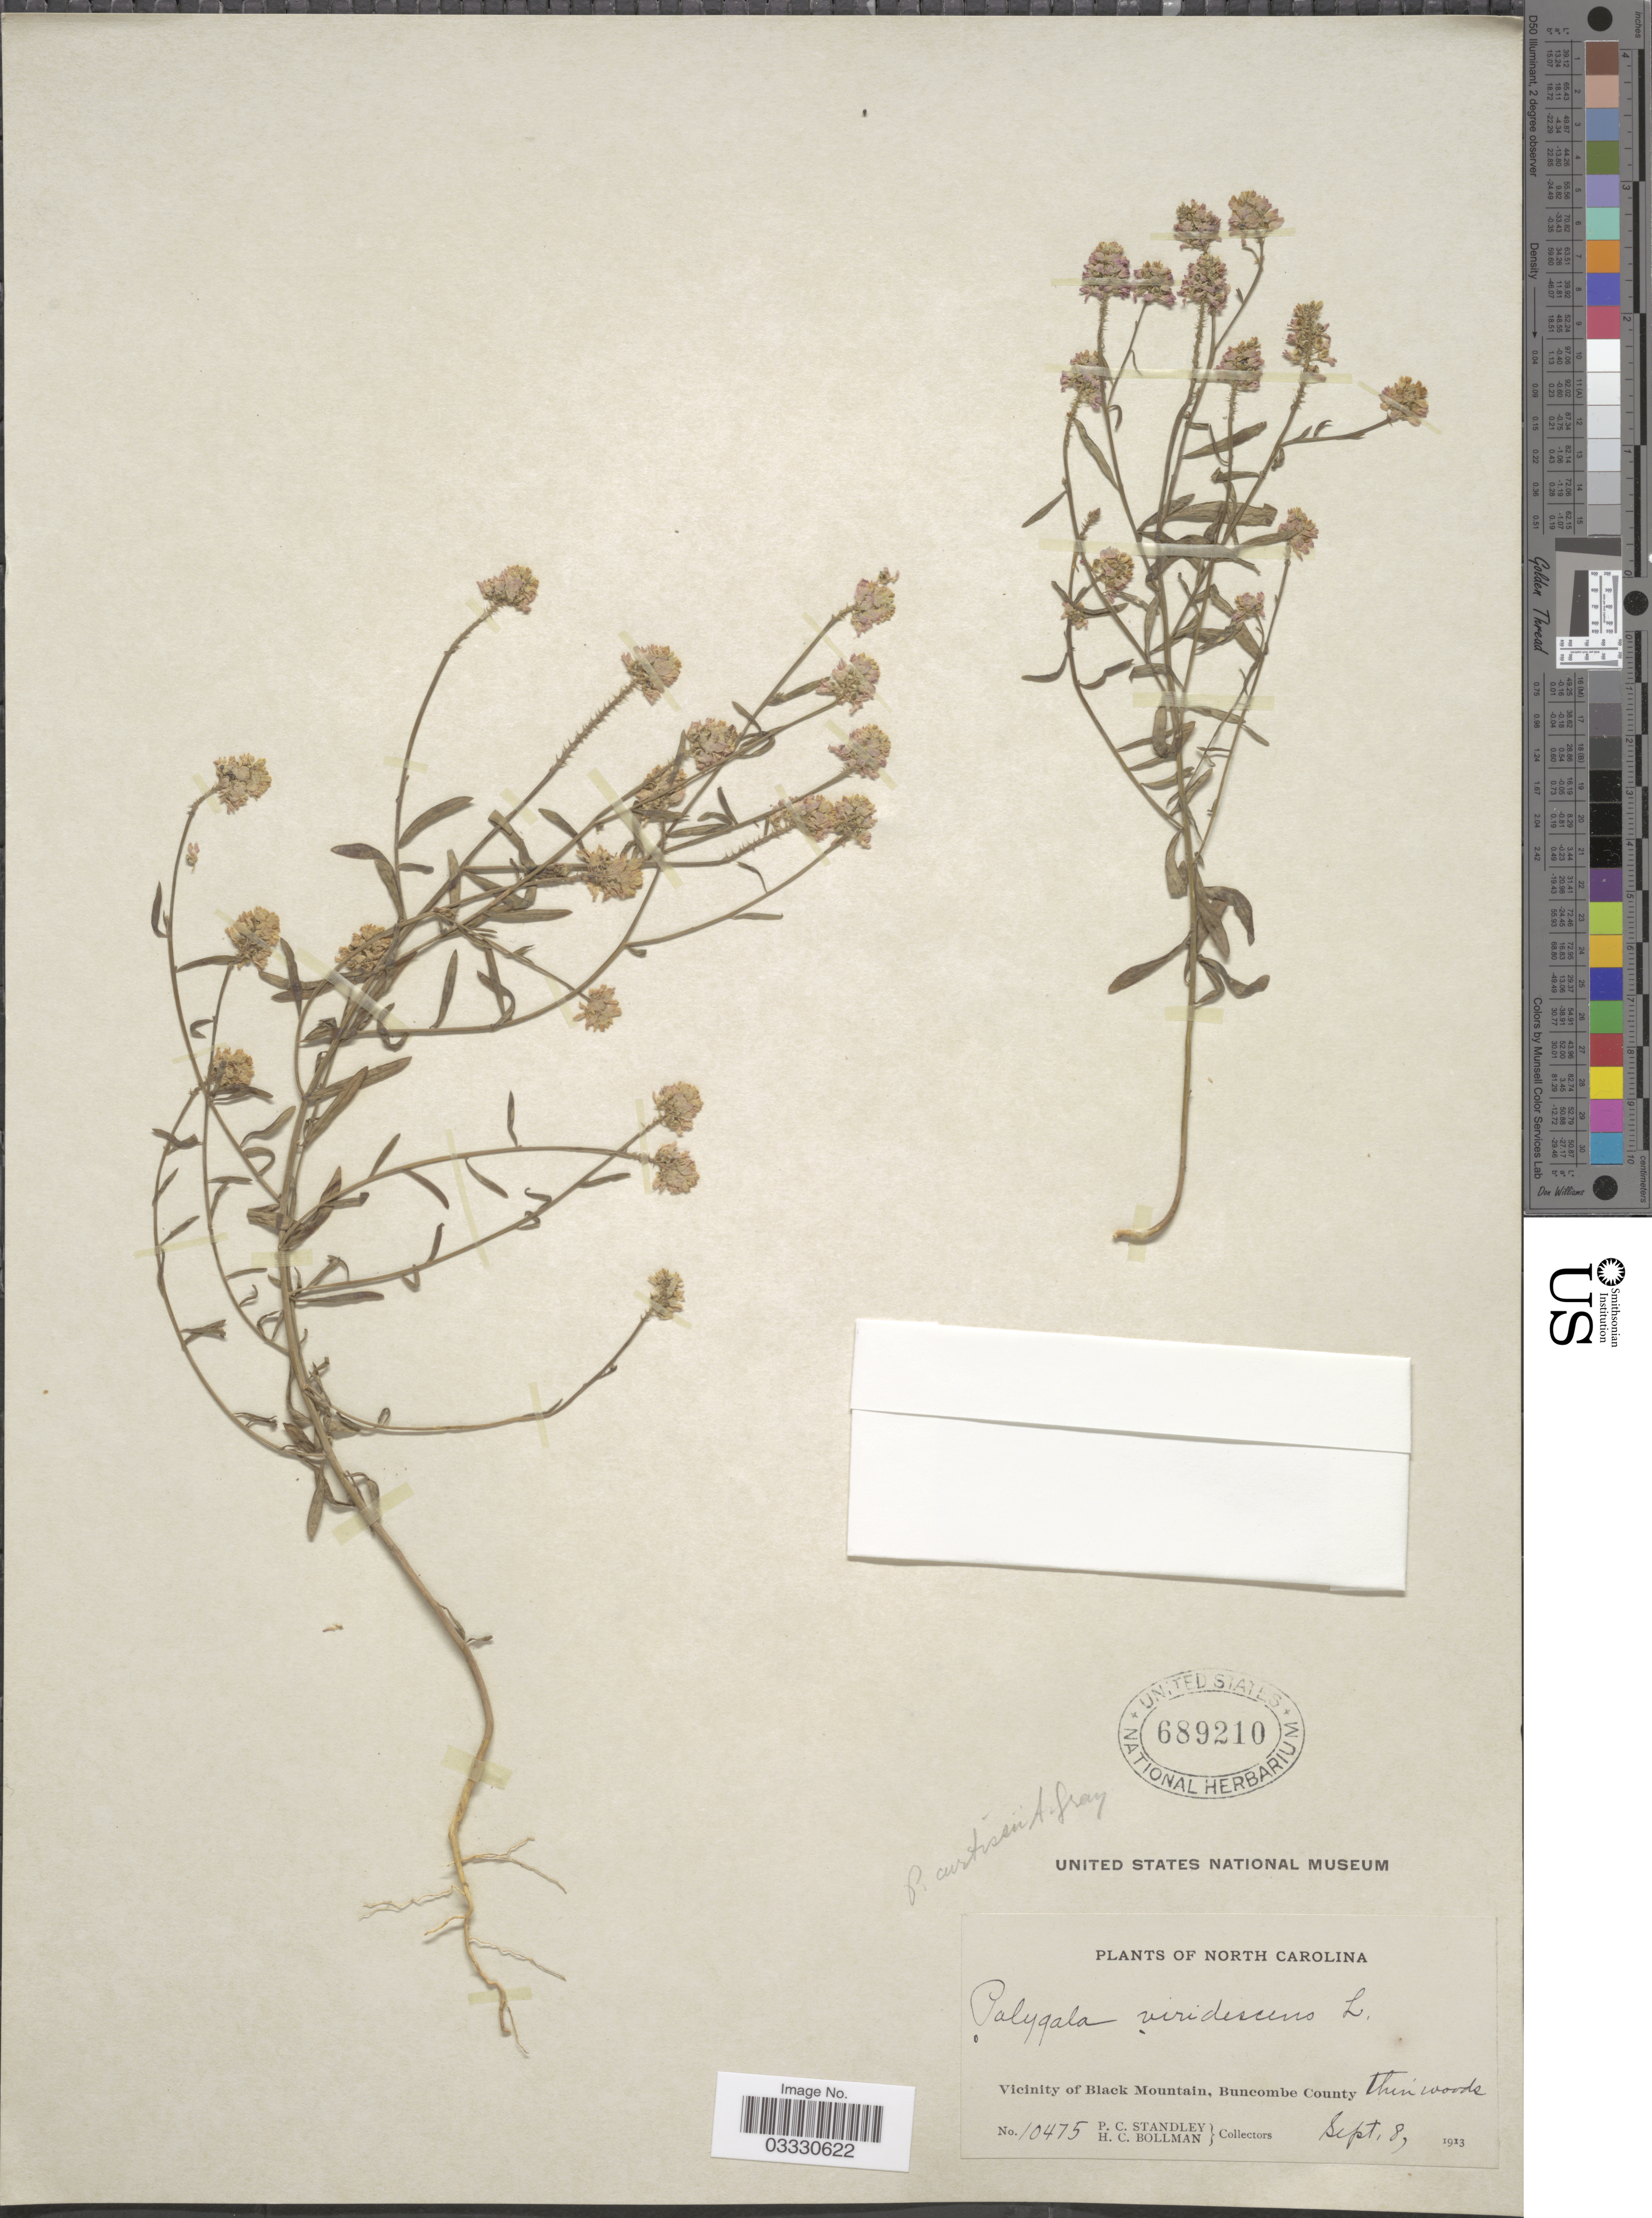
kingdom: Plantae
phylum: Tracheophyta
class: Magnoliopsida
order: Fabales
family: Polygalaceae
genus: Polygala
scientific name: Polygala curtissii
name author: A. Gray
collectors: P. C. Standley & H. C. Bollman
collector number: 10475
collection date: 1913-09-08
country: United States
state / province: North Carolina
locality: Vicinity of Black Mountain, Buncombe County.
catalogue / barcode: US 689210